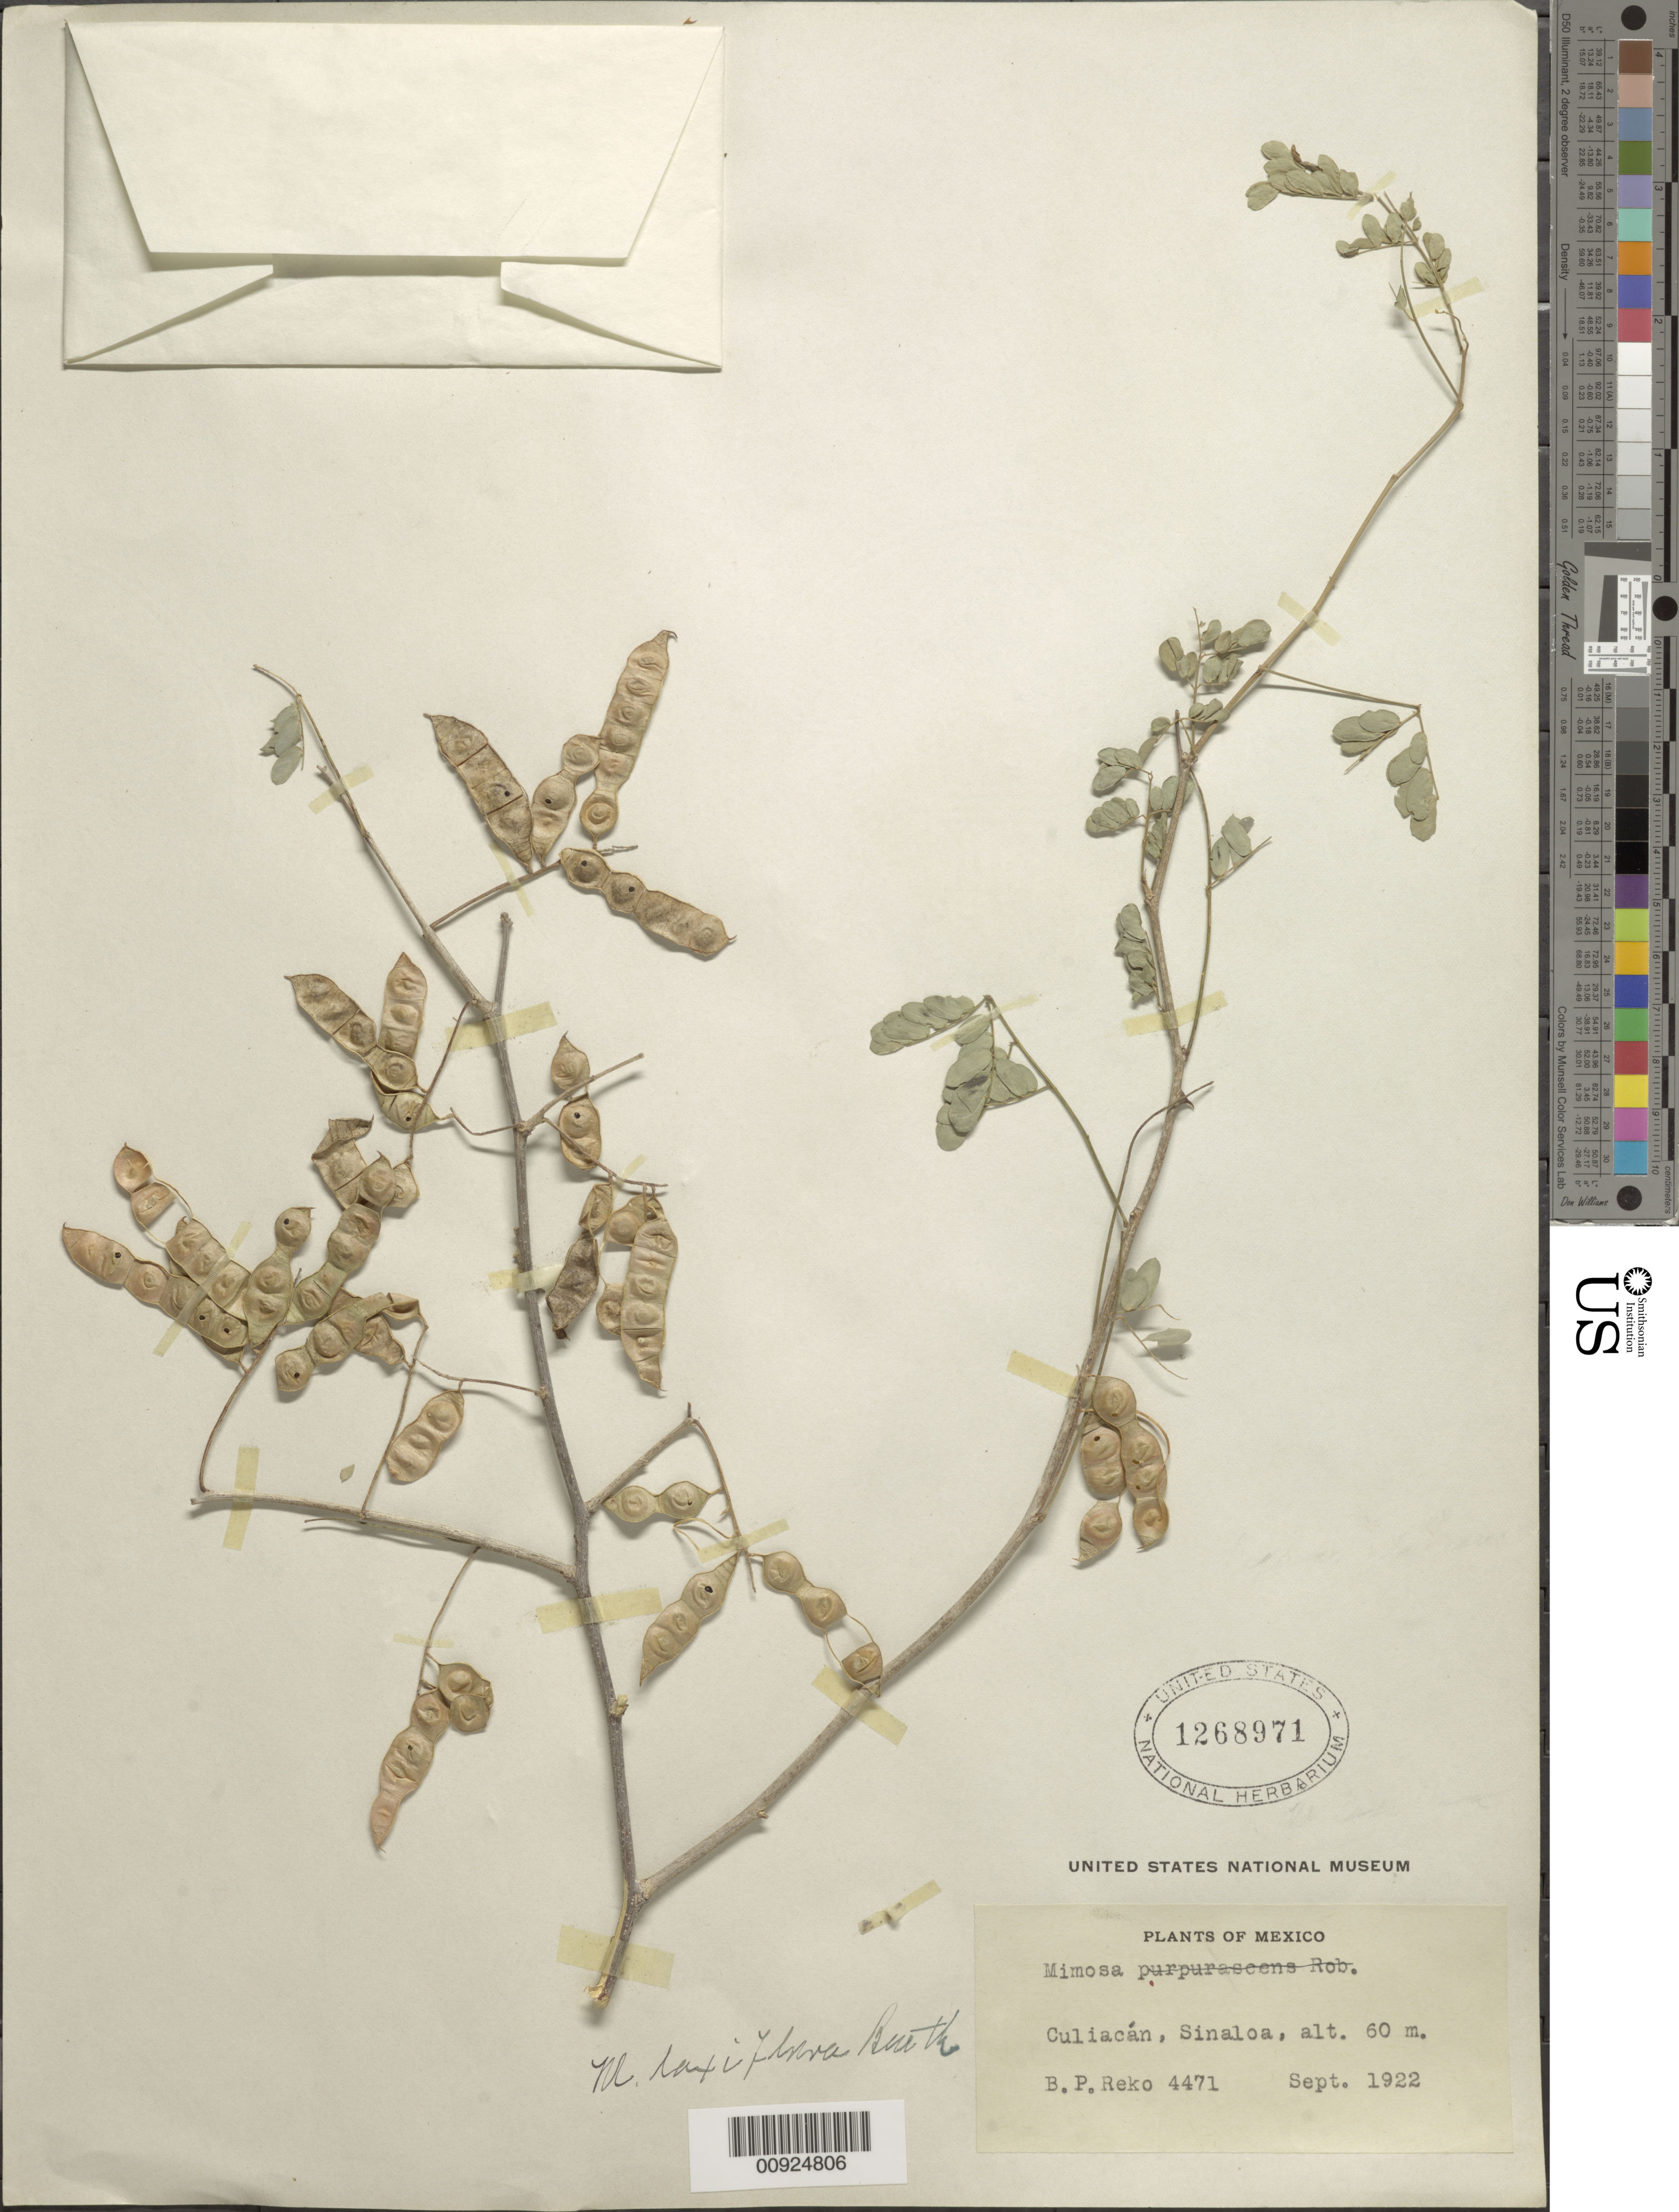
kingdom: Plantae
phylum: Tracheophyta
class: Magnoliopsida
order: Fabales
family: Fabaceae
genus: Mimosa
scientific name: Mimosa laxiflora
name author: Benth.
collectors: B. P. Reko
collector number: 4471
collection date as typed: Sep 1922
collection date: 1922-09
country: Mexico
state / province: Sinaloa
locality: Culiacán, Sinaloa.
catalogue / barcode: US 1268971